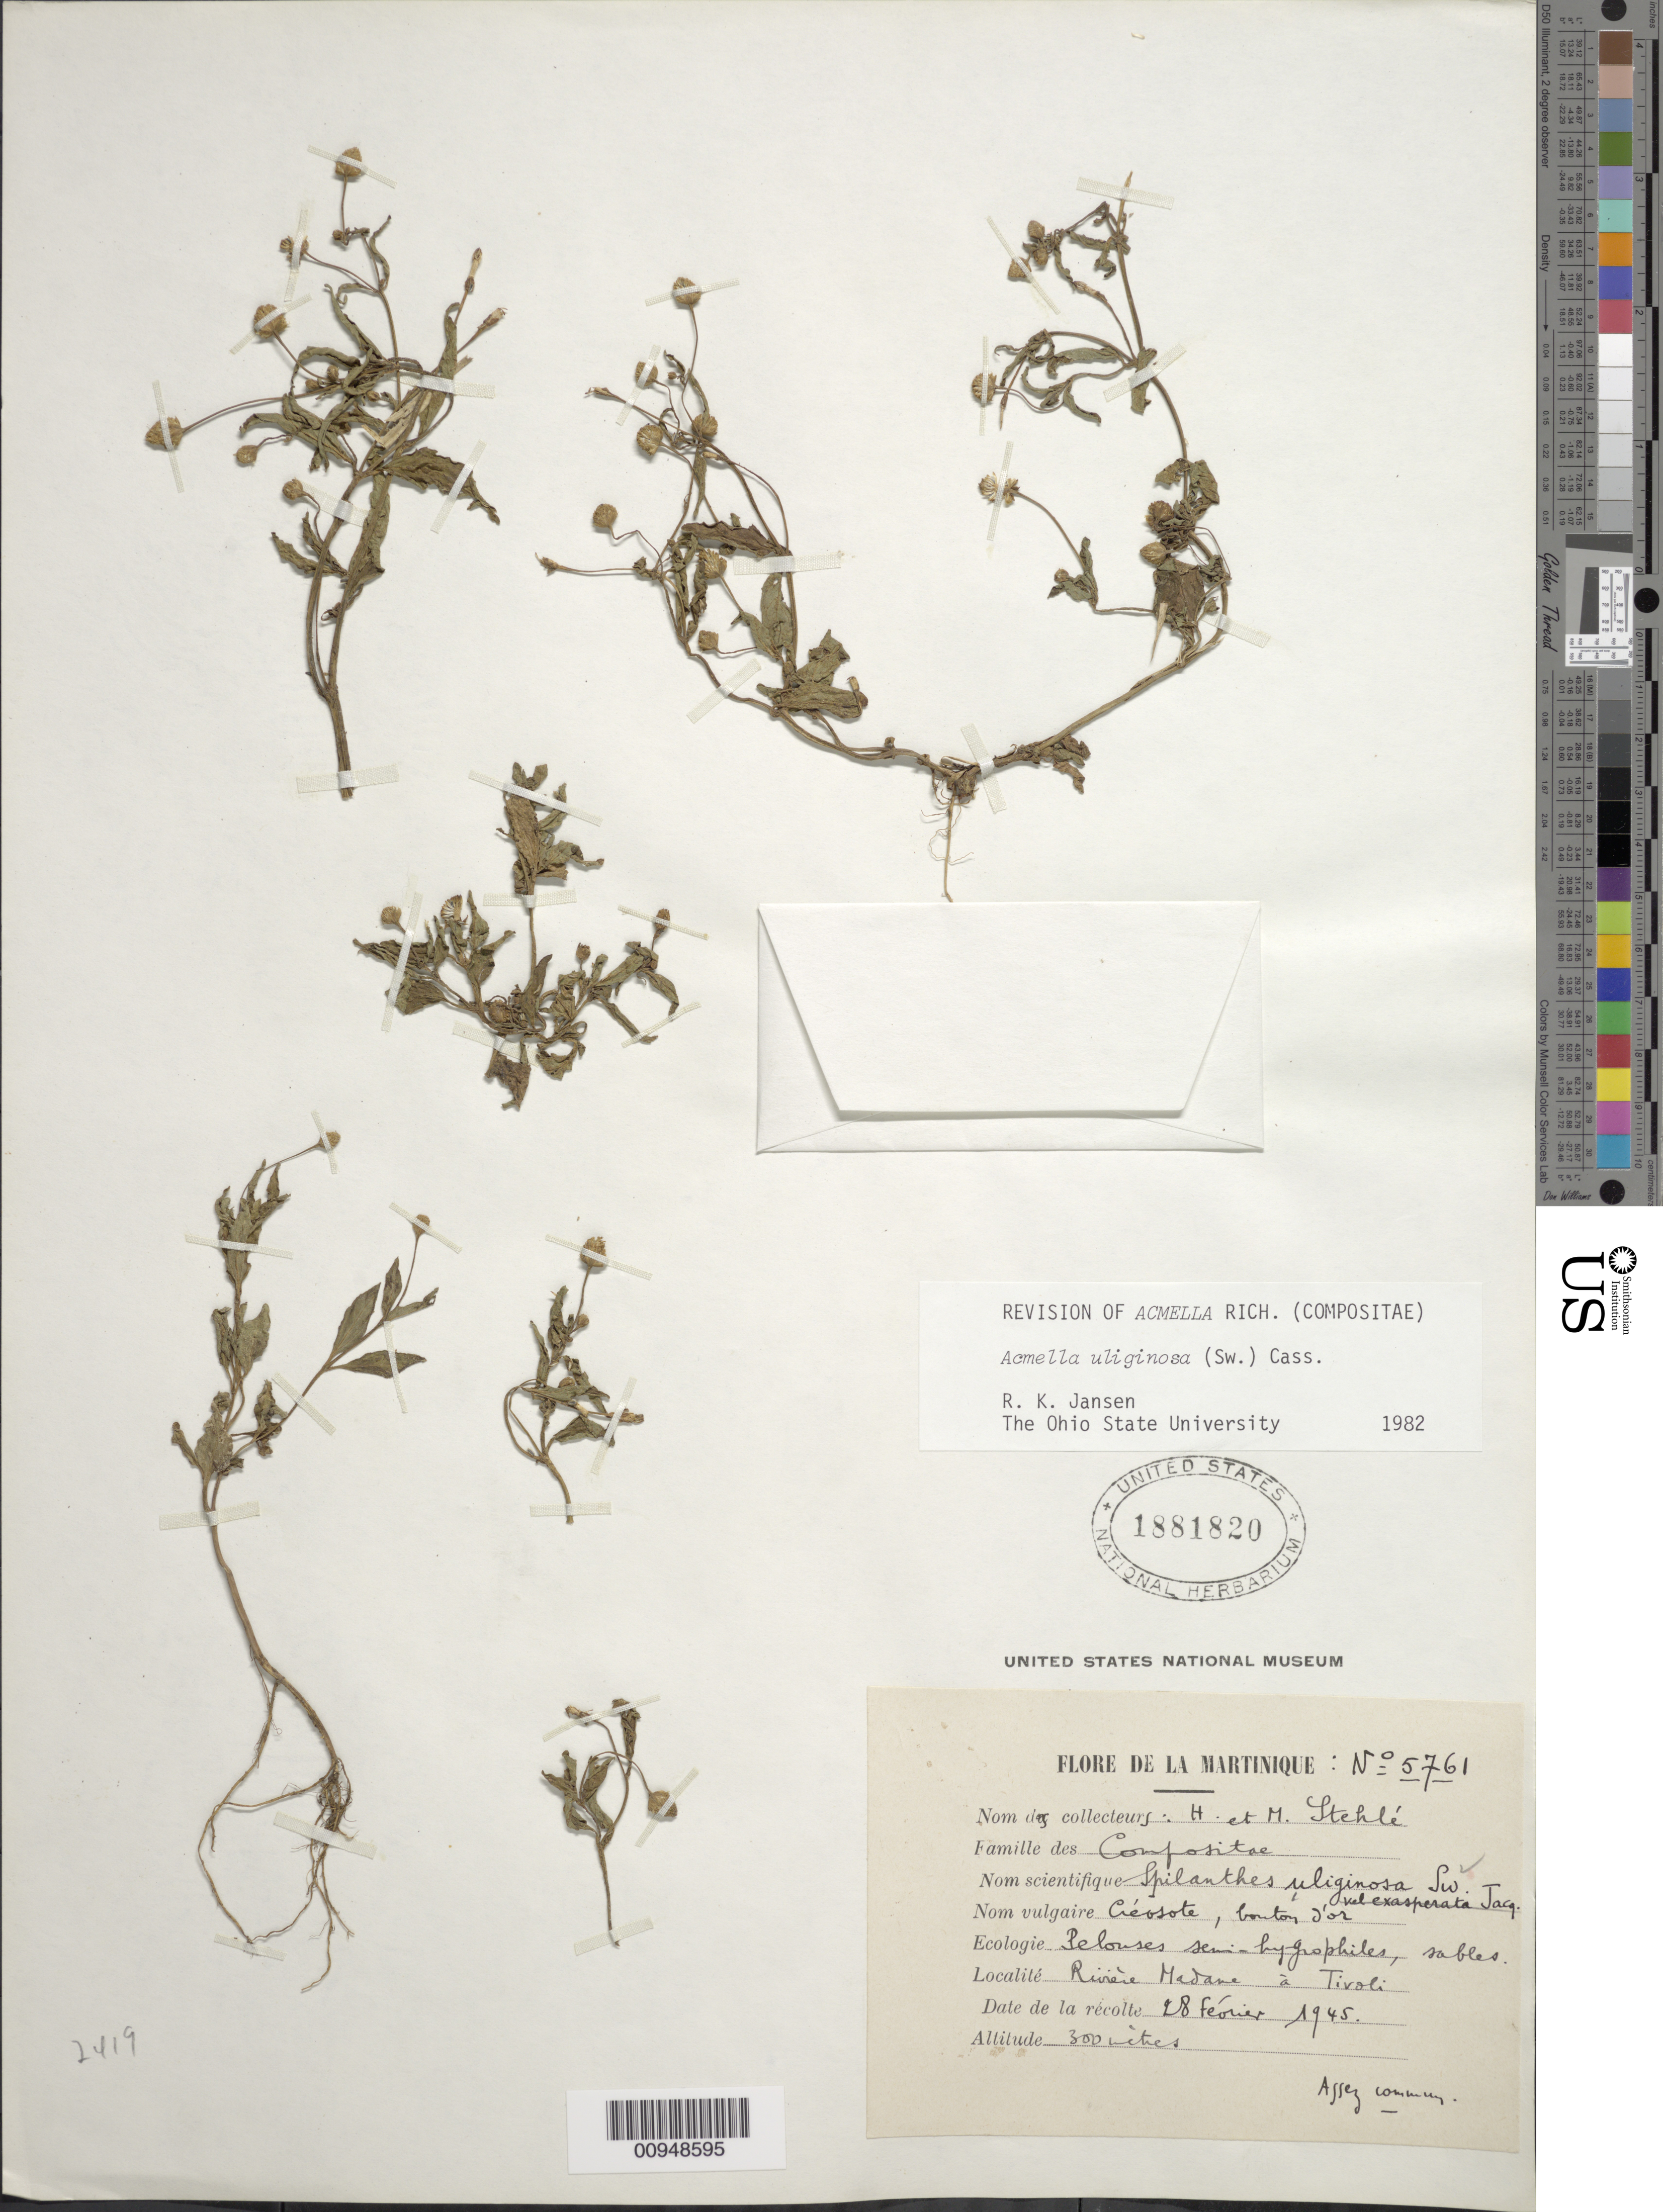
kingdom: Plantae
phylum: Tracheophyta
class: Magnoliopsida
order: Asterales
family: Asteraceae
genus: Acmella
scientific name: Acmella uliginosa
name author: (Sw.) Cass.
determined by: Jansen, R. K.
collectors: H. Stehlé & M. Stehlé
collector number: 5761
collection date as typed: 28 Feb 1945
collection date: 1945-02-28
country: Martinique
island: Martinique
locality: Rivière Madame á Trivoli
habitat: Pelouses semi-hygrophiles, sables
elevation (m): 300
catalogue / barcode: US 1881820